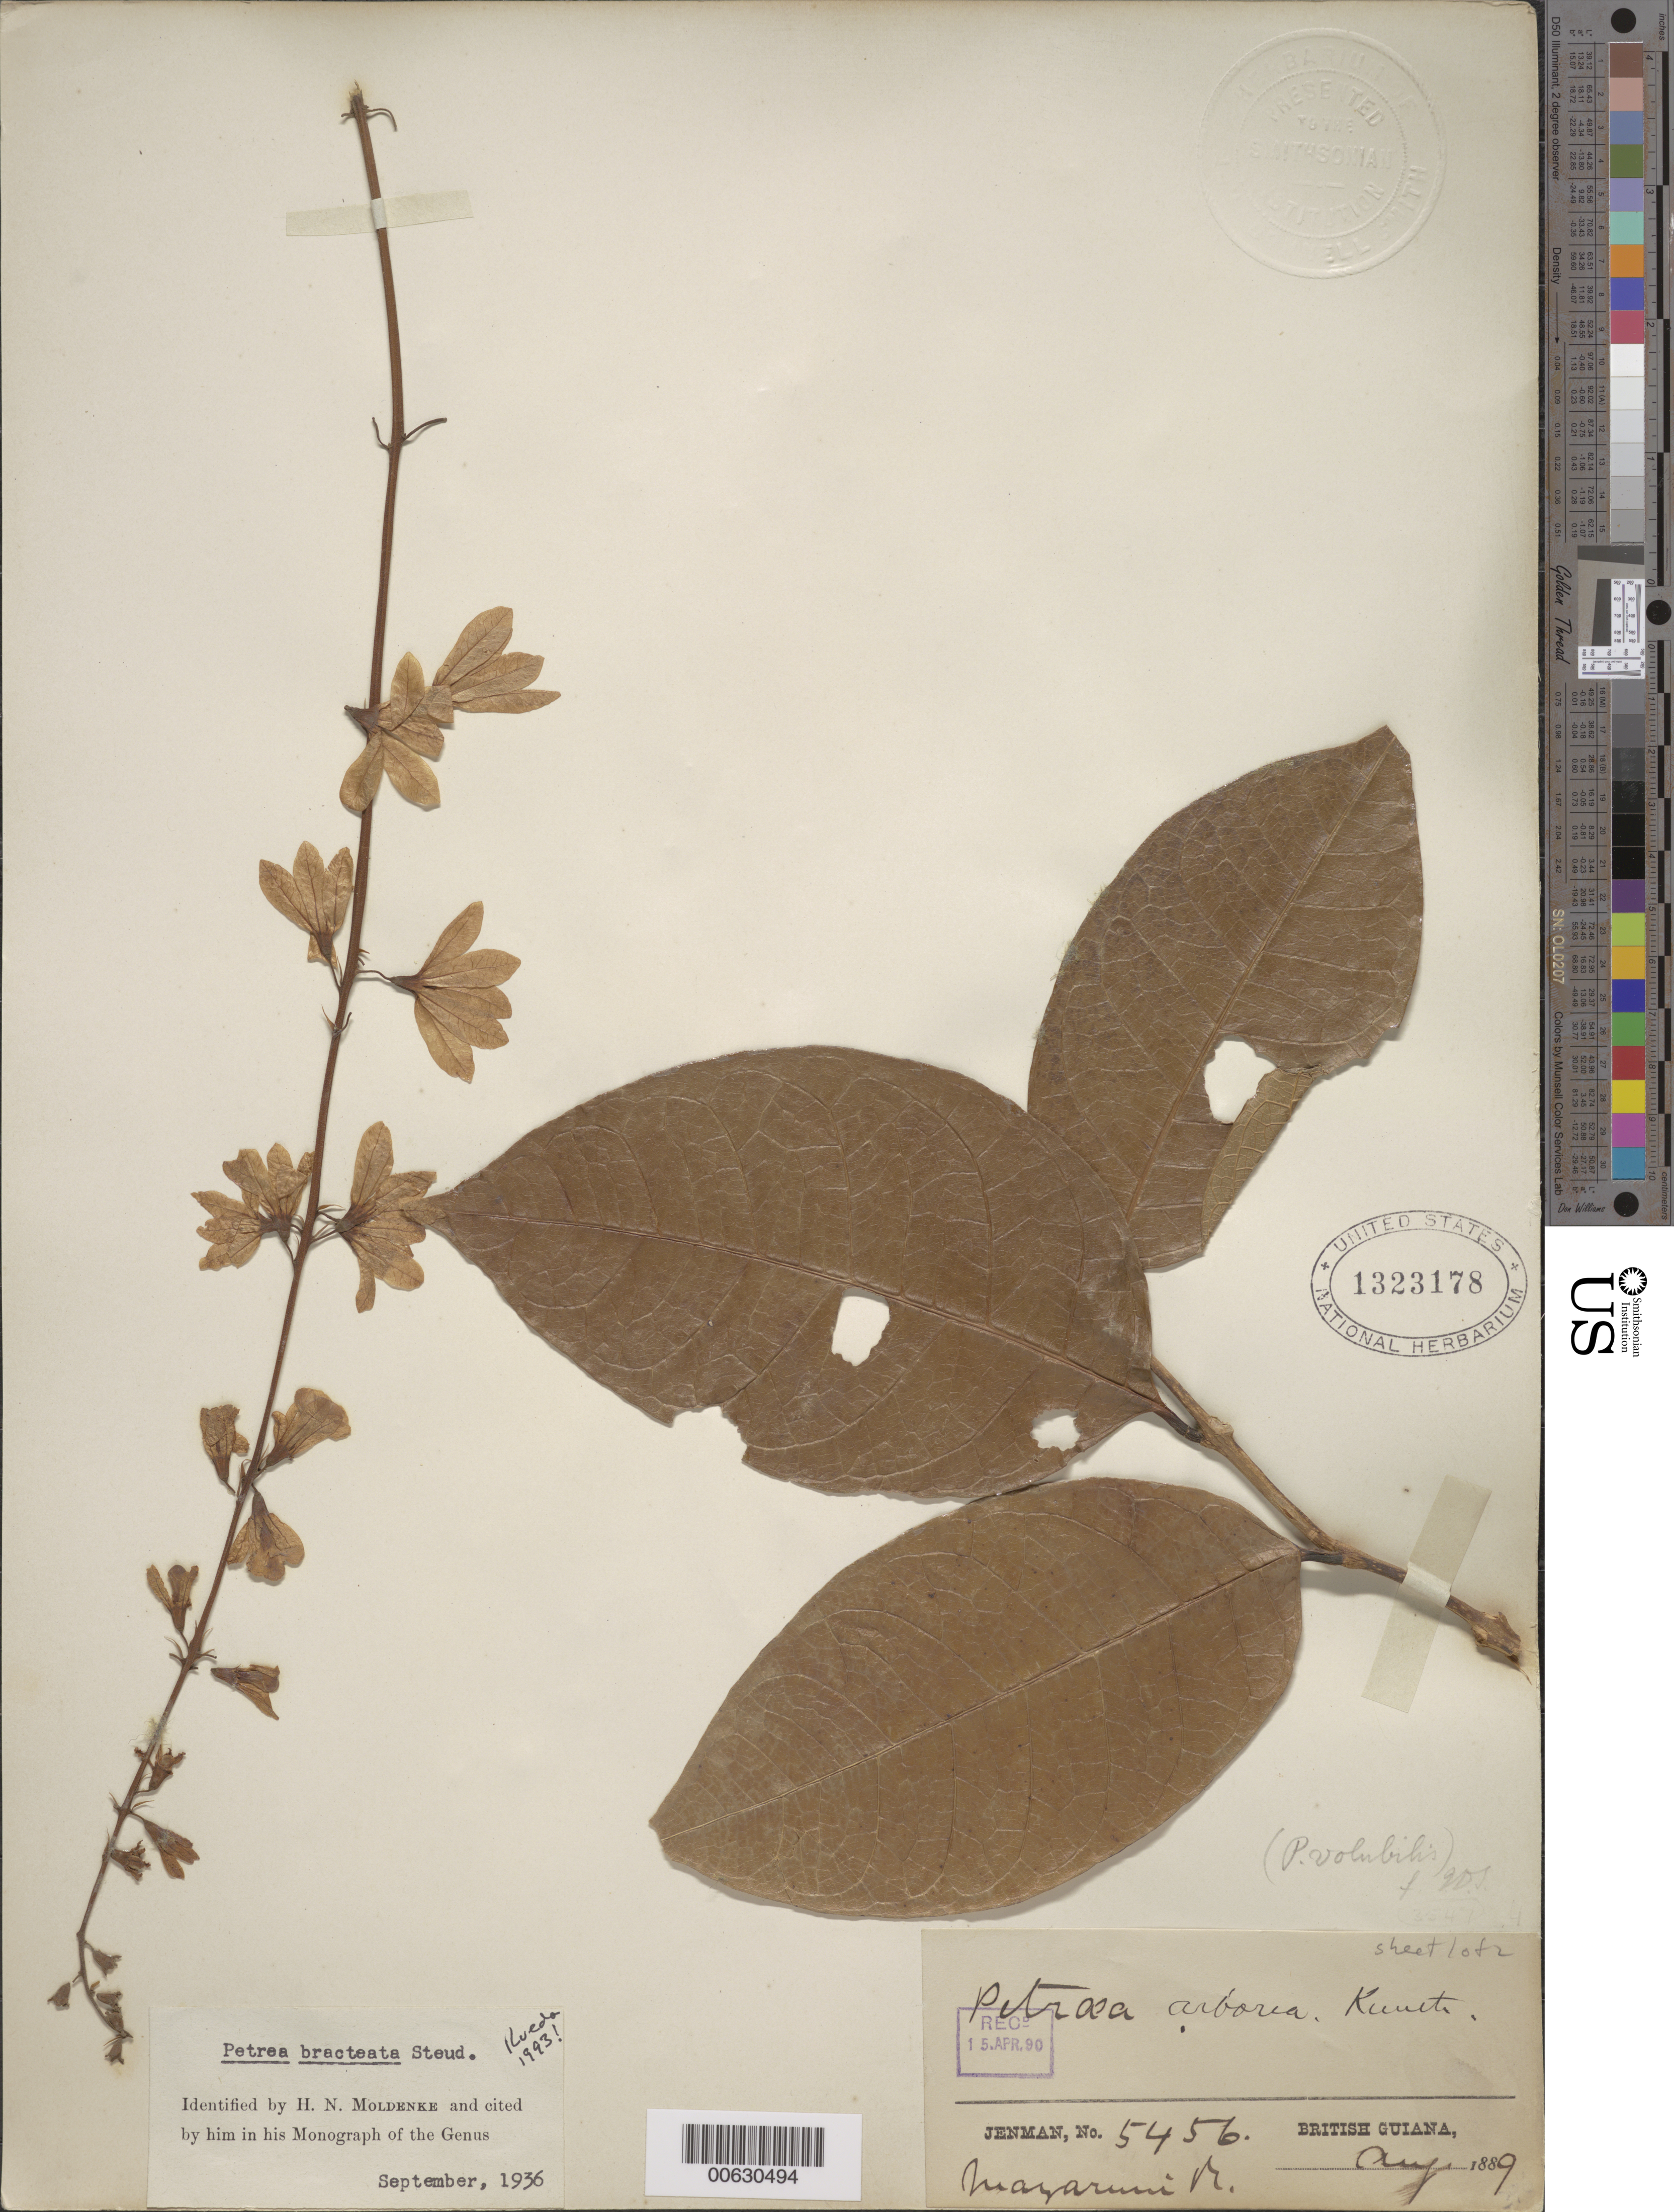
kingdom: Plantae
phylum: Tracheophyta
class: Magnoliopsida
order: Lamiales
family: Verbenaceae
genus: Petrea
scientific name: Petrea bracteata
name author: Steud.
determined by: Rueda, R. M.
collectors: G. S. Jenman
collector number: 5456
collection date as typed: August 1889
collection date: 1889-08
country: Guyana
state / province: Cuyuni-Mazaruni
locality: Mazaruni R.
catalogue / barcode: US 1323178